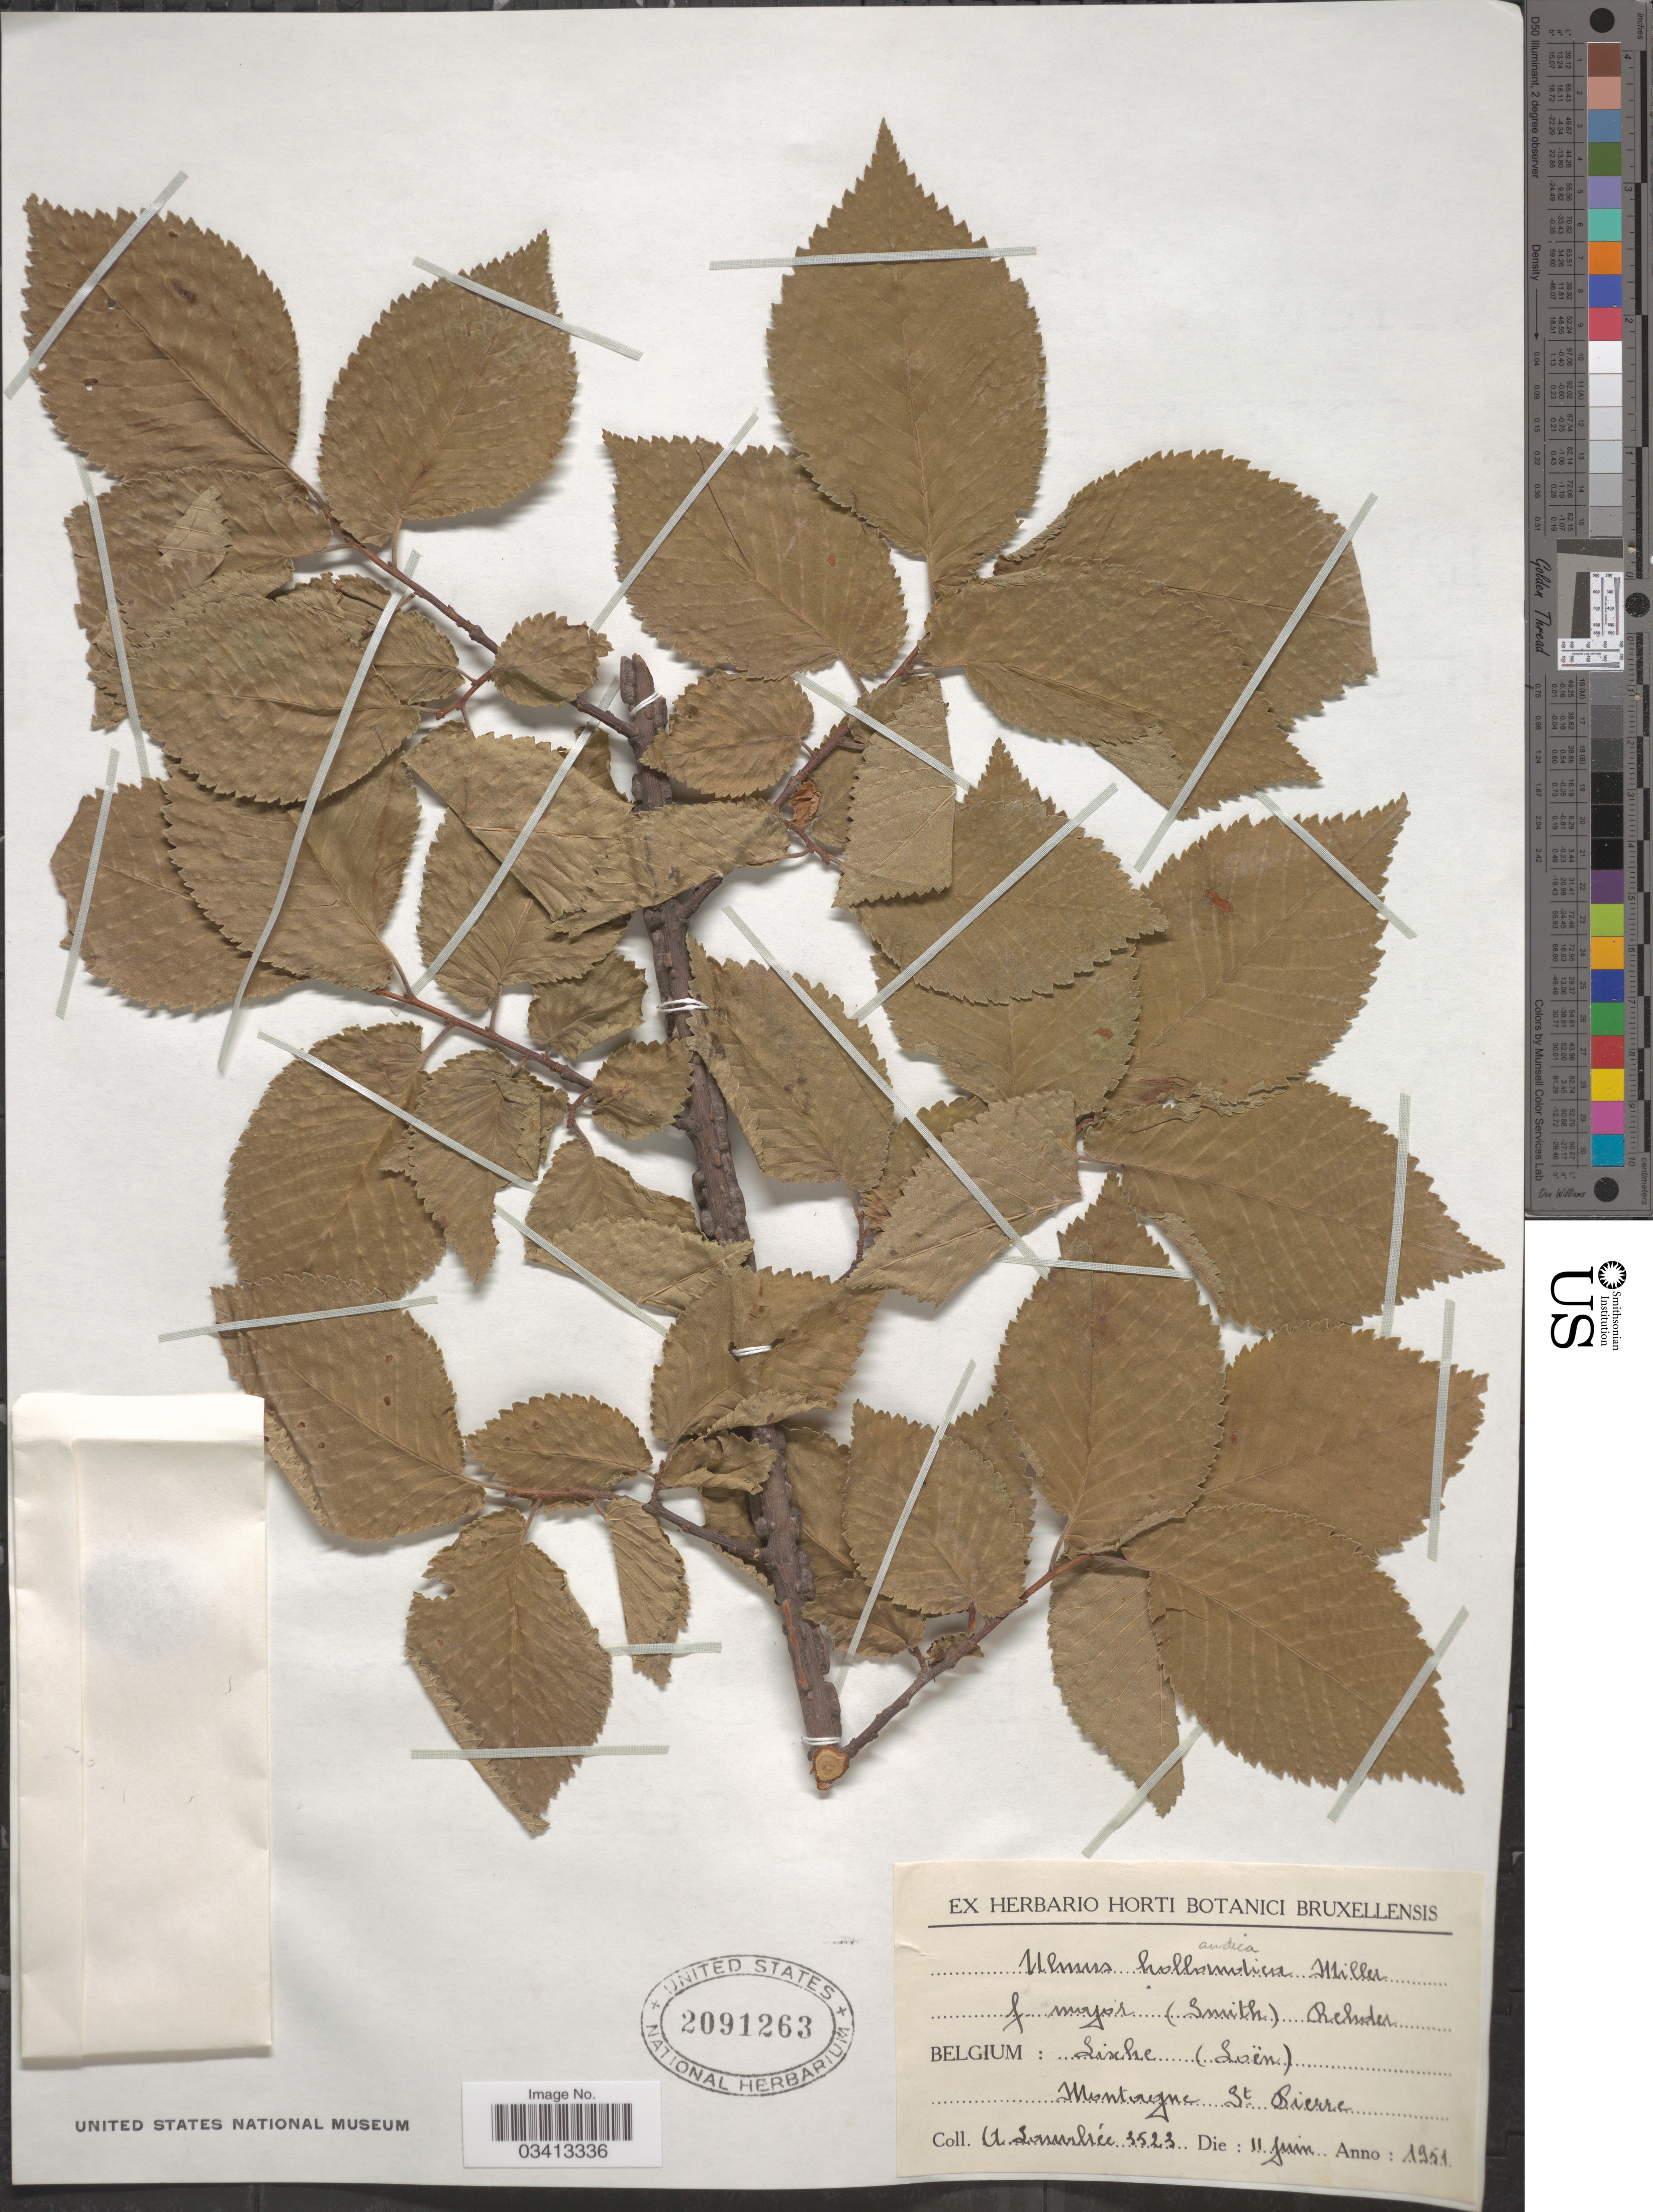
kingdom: Plantae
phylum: Tracheophyta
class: Magnoliopsida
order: Rosales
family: Ulmaceae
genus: Ulmus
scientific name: Ulmus x hollandica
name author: Mill.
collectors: A. G. Lawalrée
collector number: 3523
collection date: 1951-06-11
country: Belgium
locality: Sische (Loën). Montagne St. Pierre.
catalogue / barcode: US 2091263